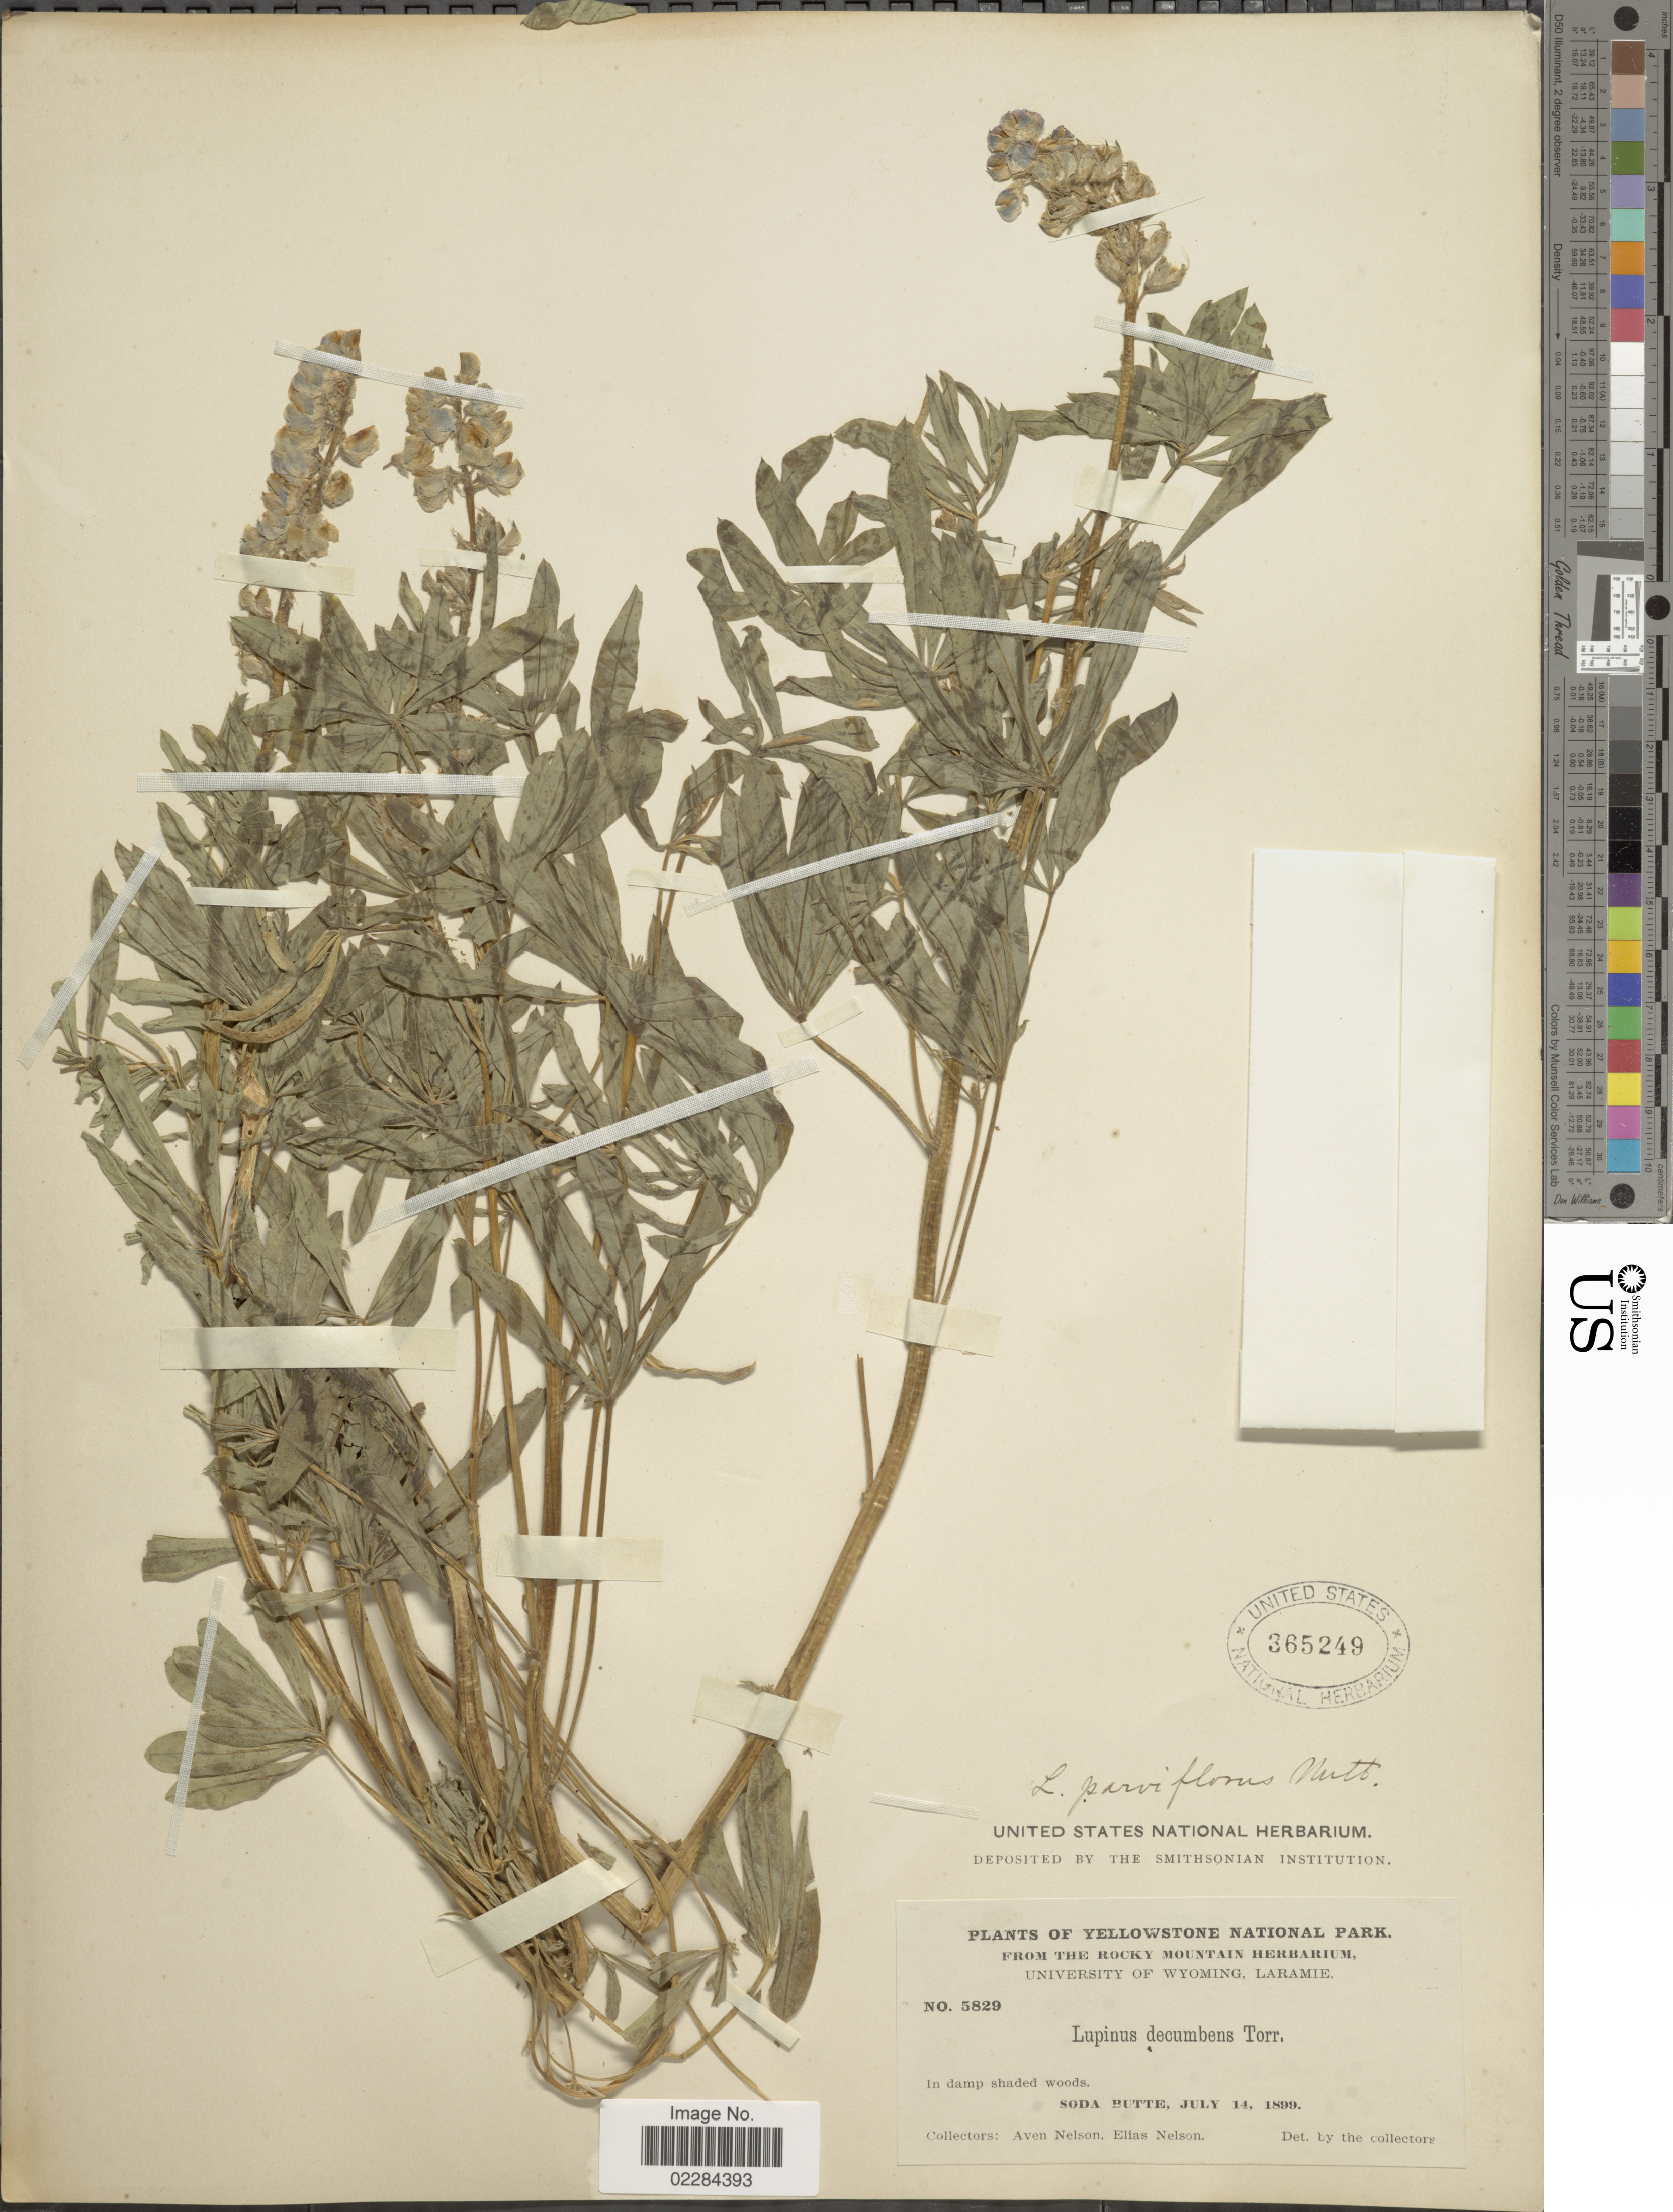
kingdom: Plantae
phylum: Tracheophyta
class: Magnoliopsida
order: Fabales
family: Fabaceae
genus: Lupinus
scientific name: Lupinus argenteus var. parviflorus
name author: (Nutt. ex Hook. & Arn.) C.L. Hitchc.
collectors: A. Nelson & E. Nelson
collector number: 5829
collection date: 1899-07-14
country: United States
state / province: Wyoming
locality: Yellowstone National Park, The Rocky Mountains. In damp shaded woods. Soda Butte.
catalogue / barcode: US 365249